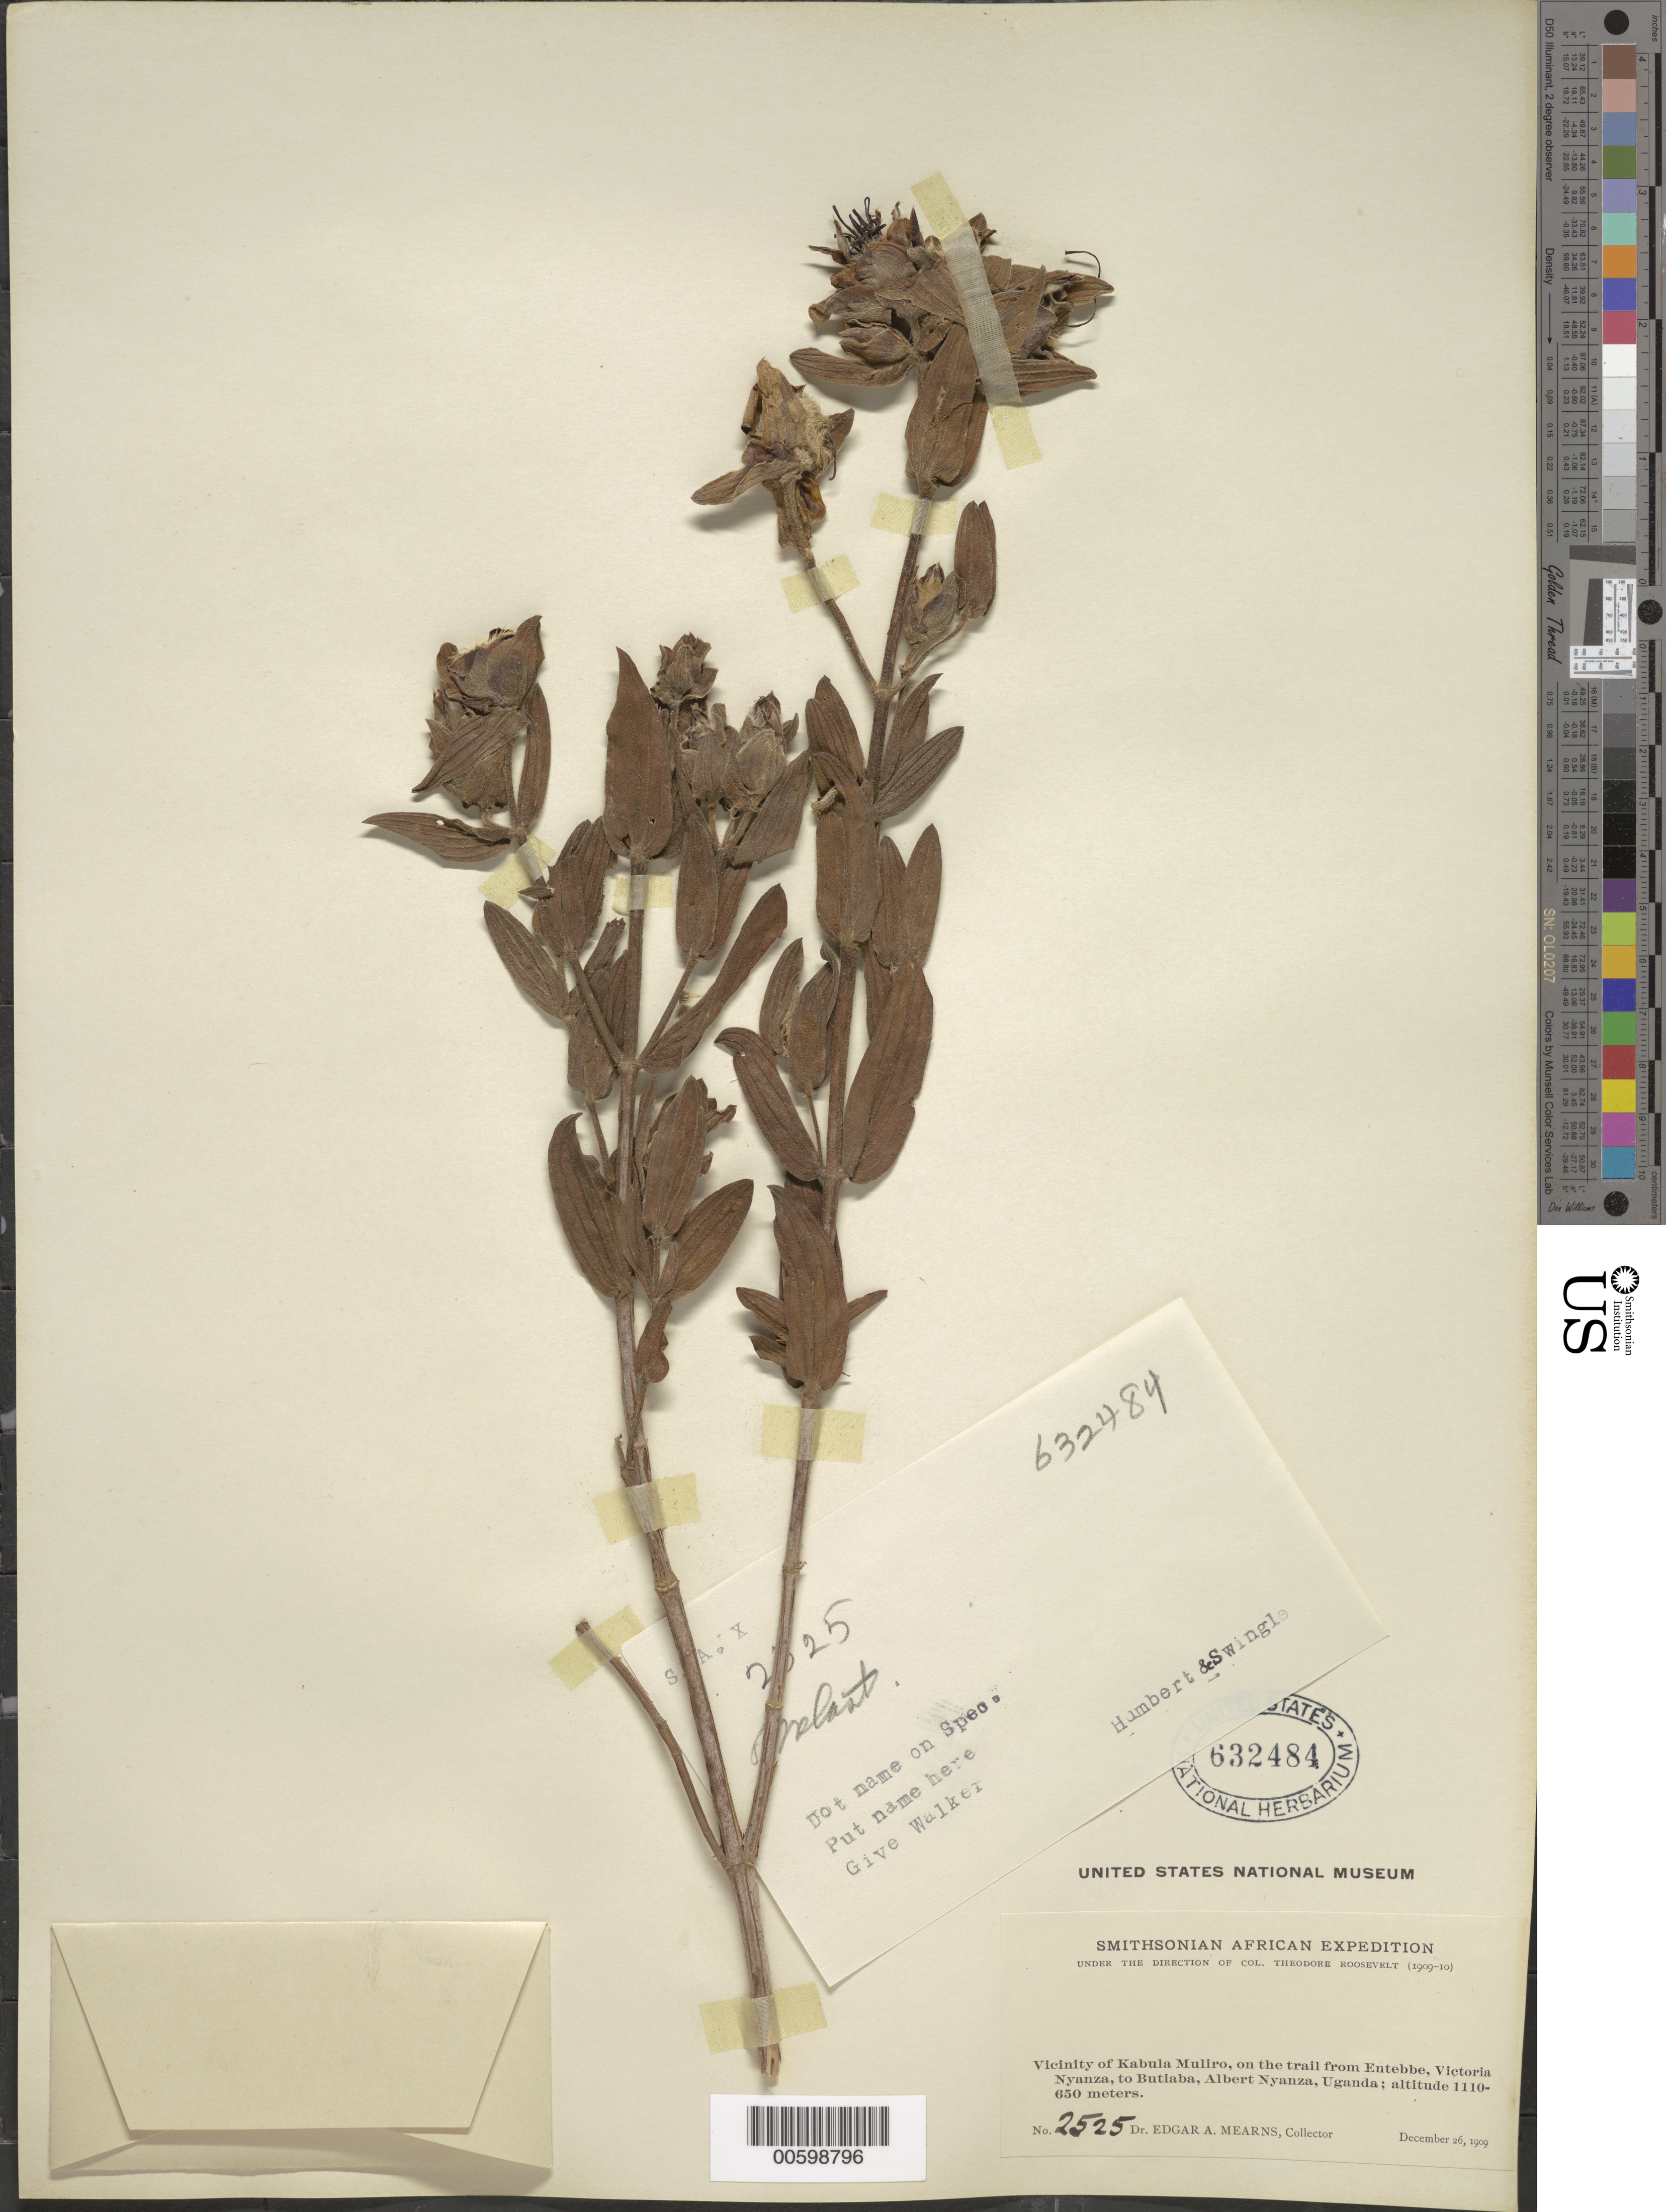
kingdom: Plantae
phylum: Tracheophyta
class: Magnoliopsida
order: Myrtales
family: Melastomataceae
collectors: E. A. Mearns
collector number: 2525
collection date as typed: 04 Feb 1910 to 25 Feb 1910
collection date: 1910-02-04/1910-02-25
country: Uganda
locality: Vicinity of Kabula Muliro, on the trail from Entebbe, Victoroa Nyanza, to Butiaba, Albert Nyanza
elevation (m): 1110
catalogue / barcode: US 632484